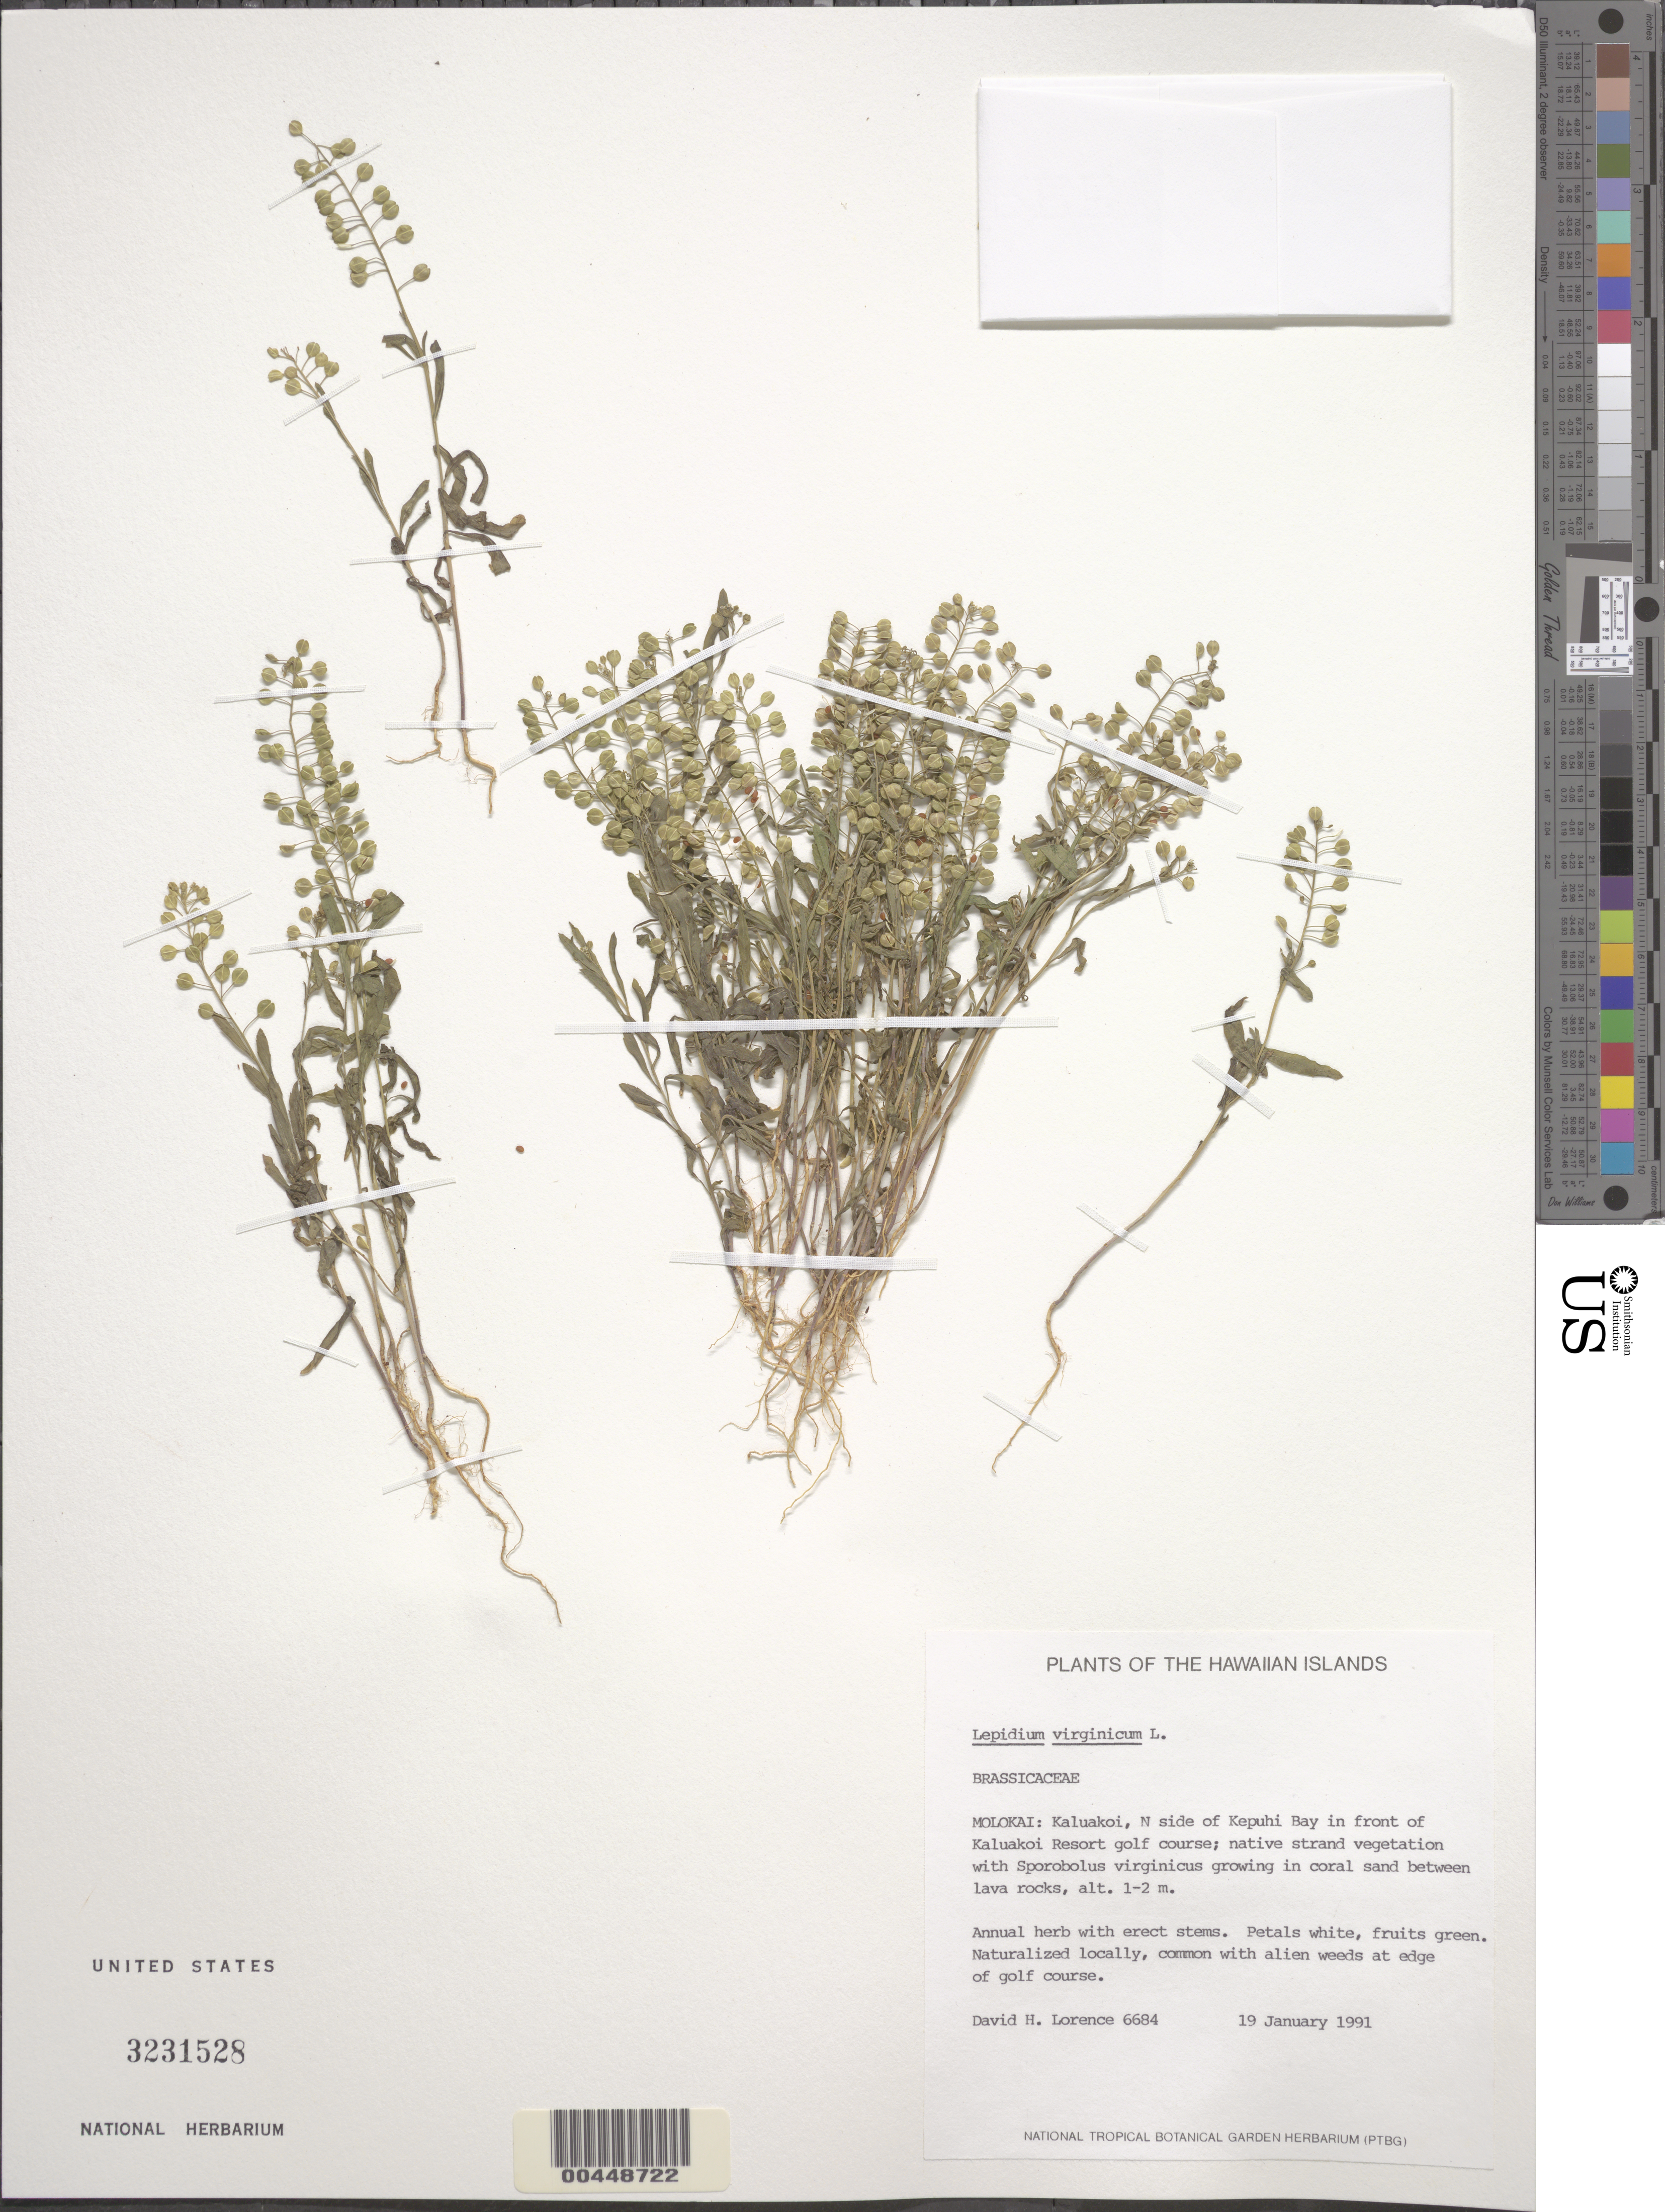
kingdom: Plantae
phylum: Tracheophyta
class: Magnoliopsida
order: Brassicales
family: Brassicaceae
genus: Lepidium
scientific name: Lepidium virginicum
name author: L.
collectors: D. Lorence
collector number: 6684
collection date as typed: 19 Jan 1991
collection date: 1991-01-19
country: United States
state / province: Hawaii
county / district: Maui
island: Moloka'i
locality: Kaluakoi, N side of Kepuhi Bay in front of Kaluakoi Resort golf course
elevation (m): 1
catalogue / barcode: US 3231528